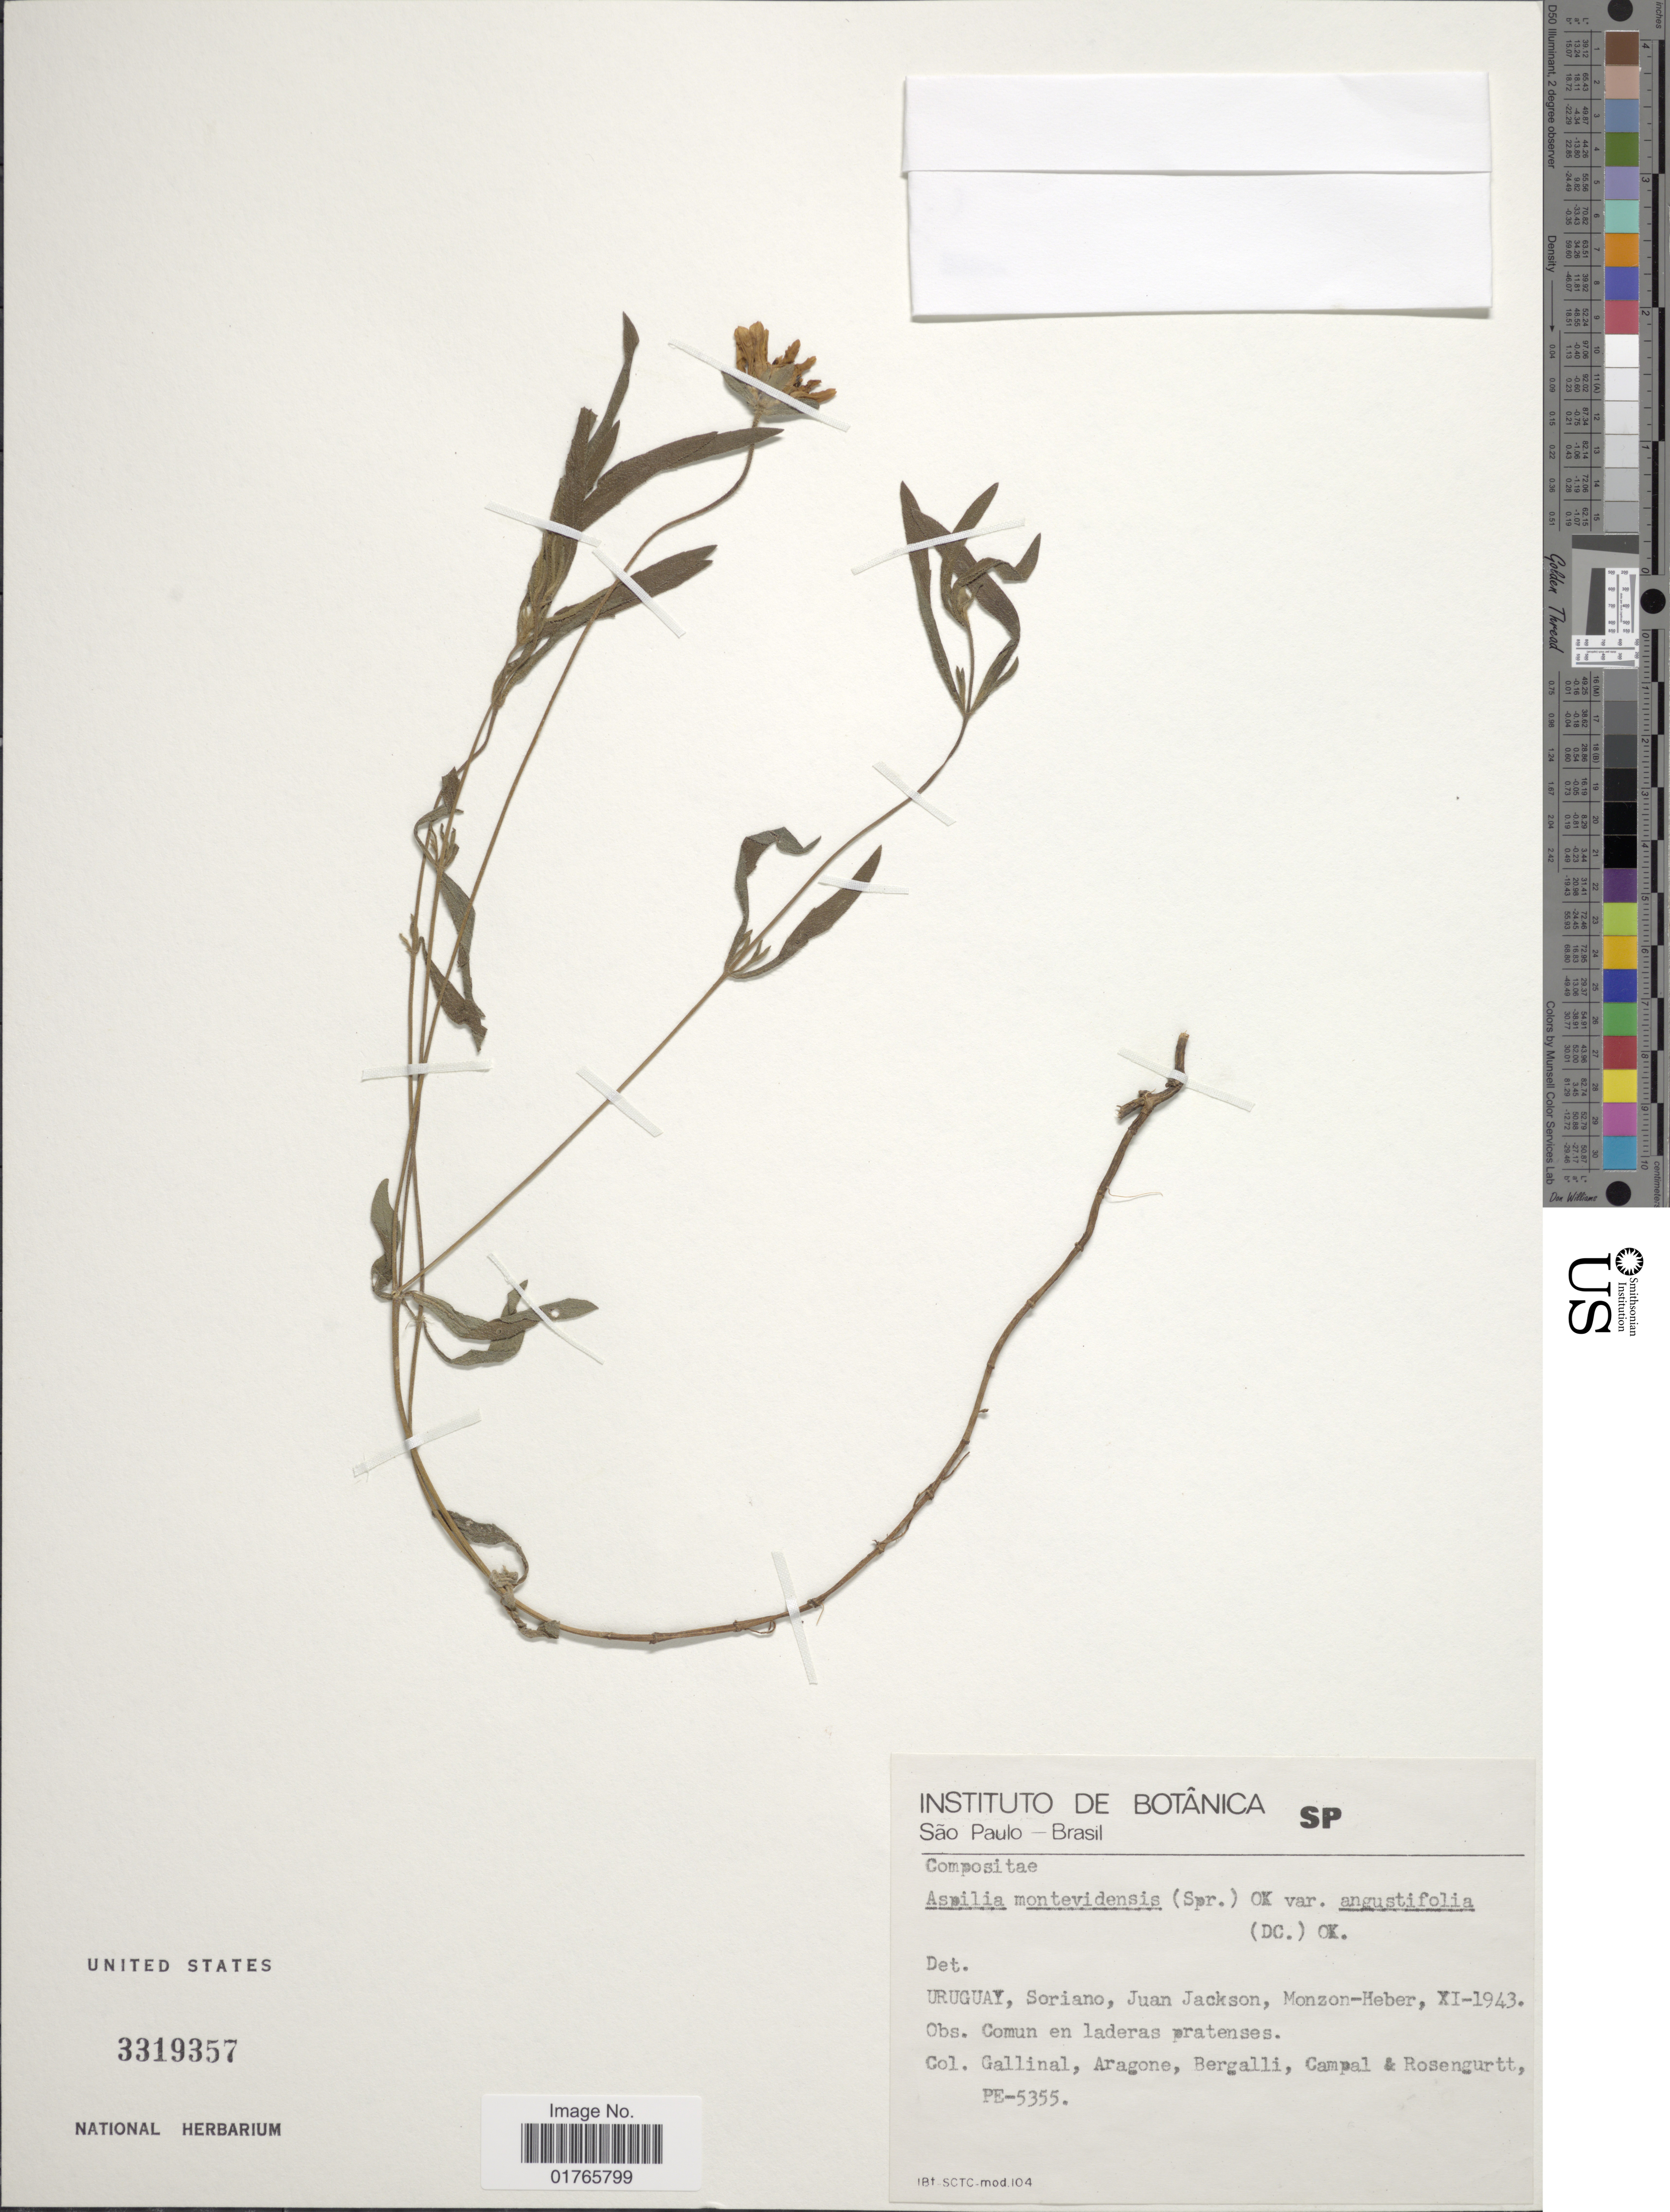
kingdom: Plantae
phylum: Tracheophyta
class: Magnoliopsida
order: Asterales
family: Asteraceae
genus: Aspilia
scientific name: Aspilia montividensis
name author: (Spreng.) Baker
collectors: -. Gallinal, -- Aragone, -- Bergalli, -- Campal & Rosengurtt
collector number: PE-5355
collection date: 1943-11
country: Uruguay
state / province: Soriano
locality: Juan Jackson, Monzon-Heber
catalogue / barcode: US 3319357